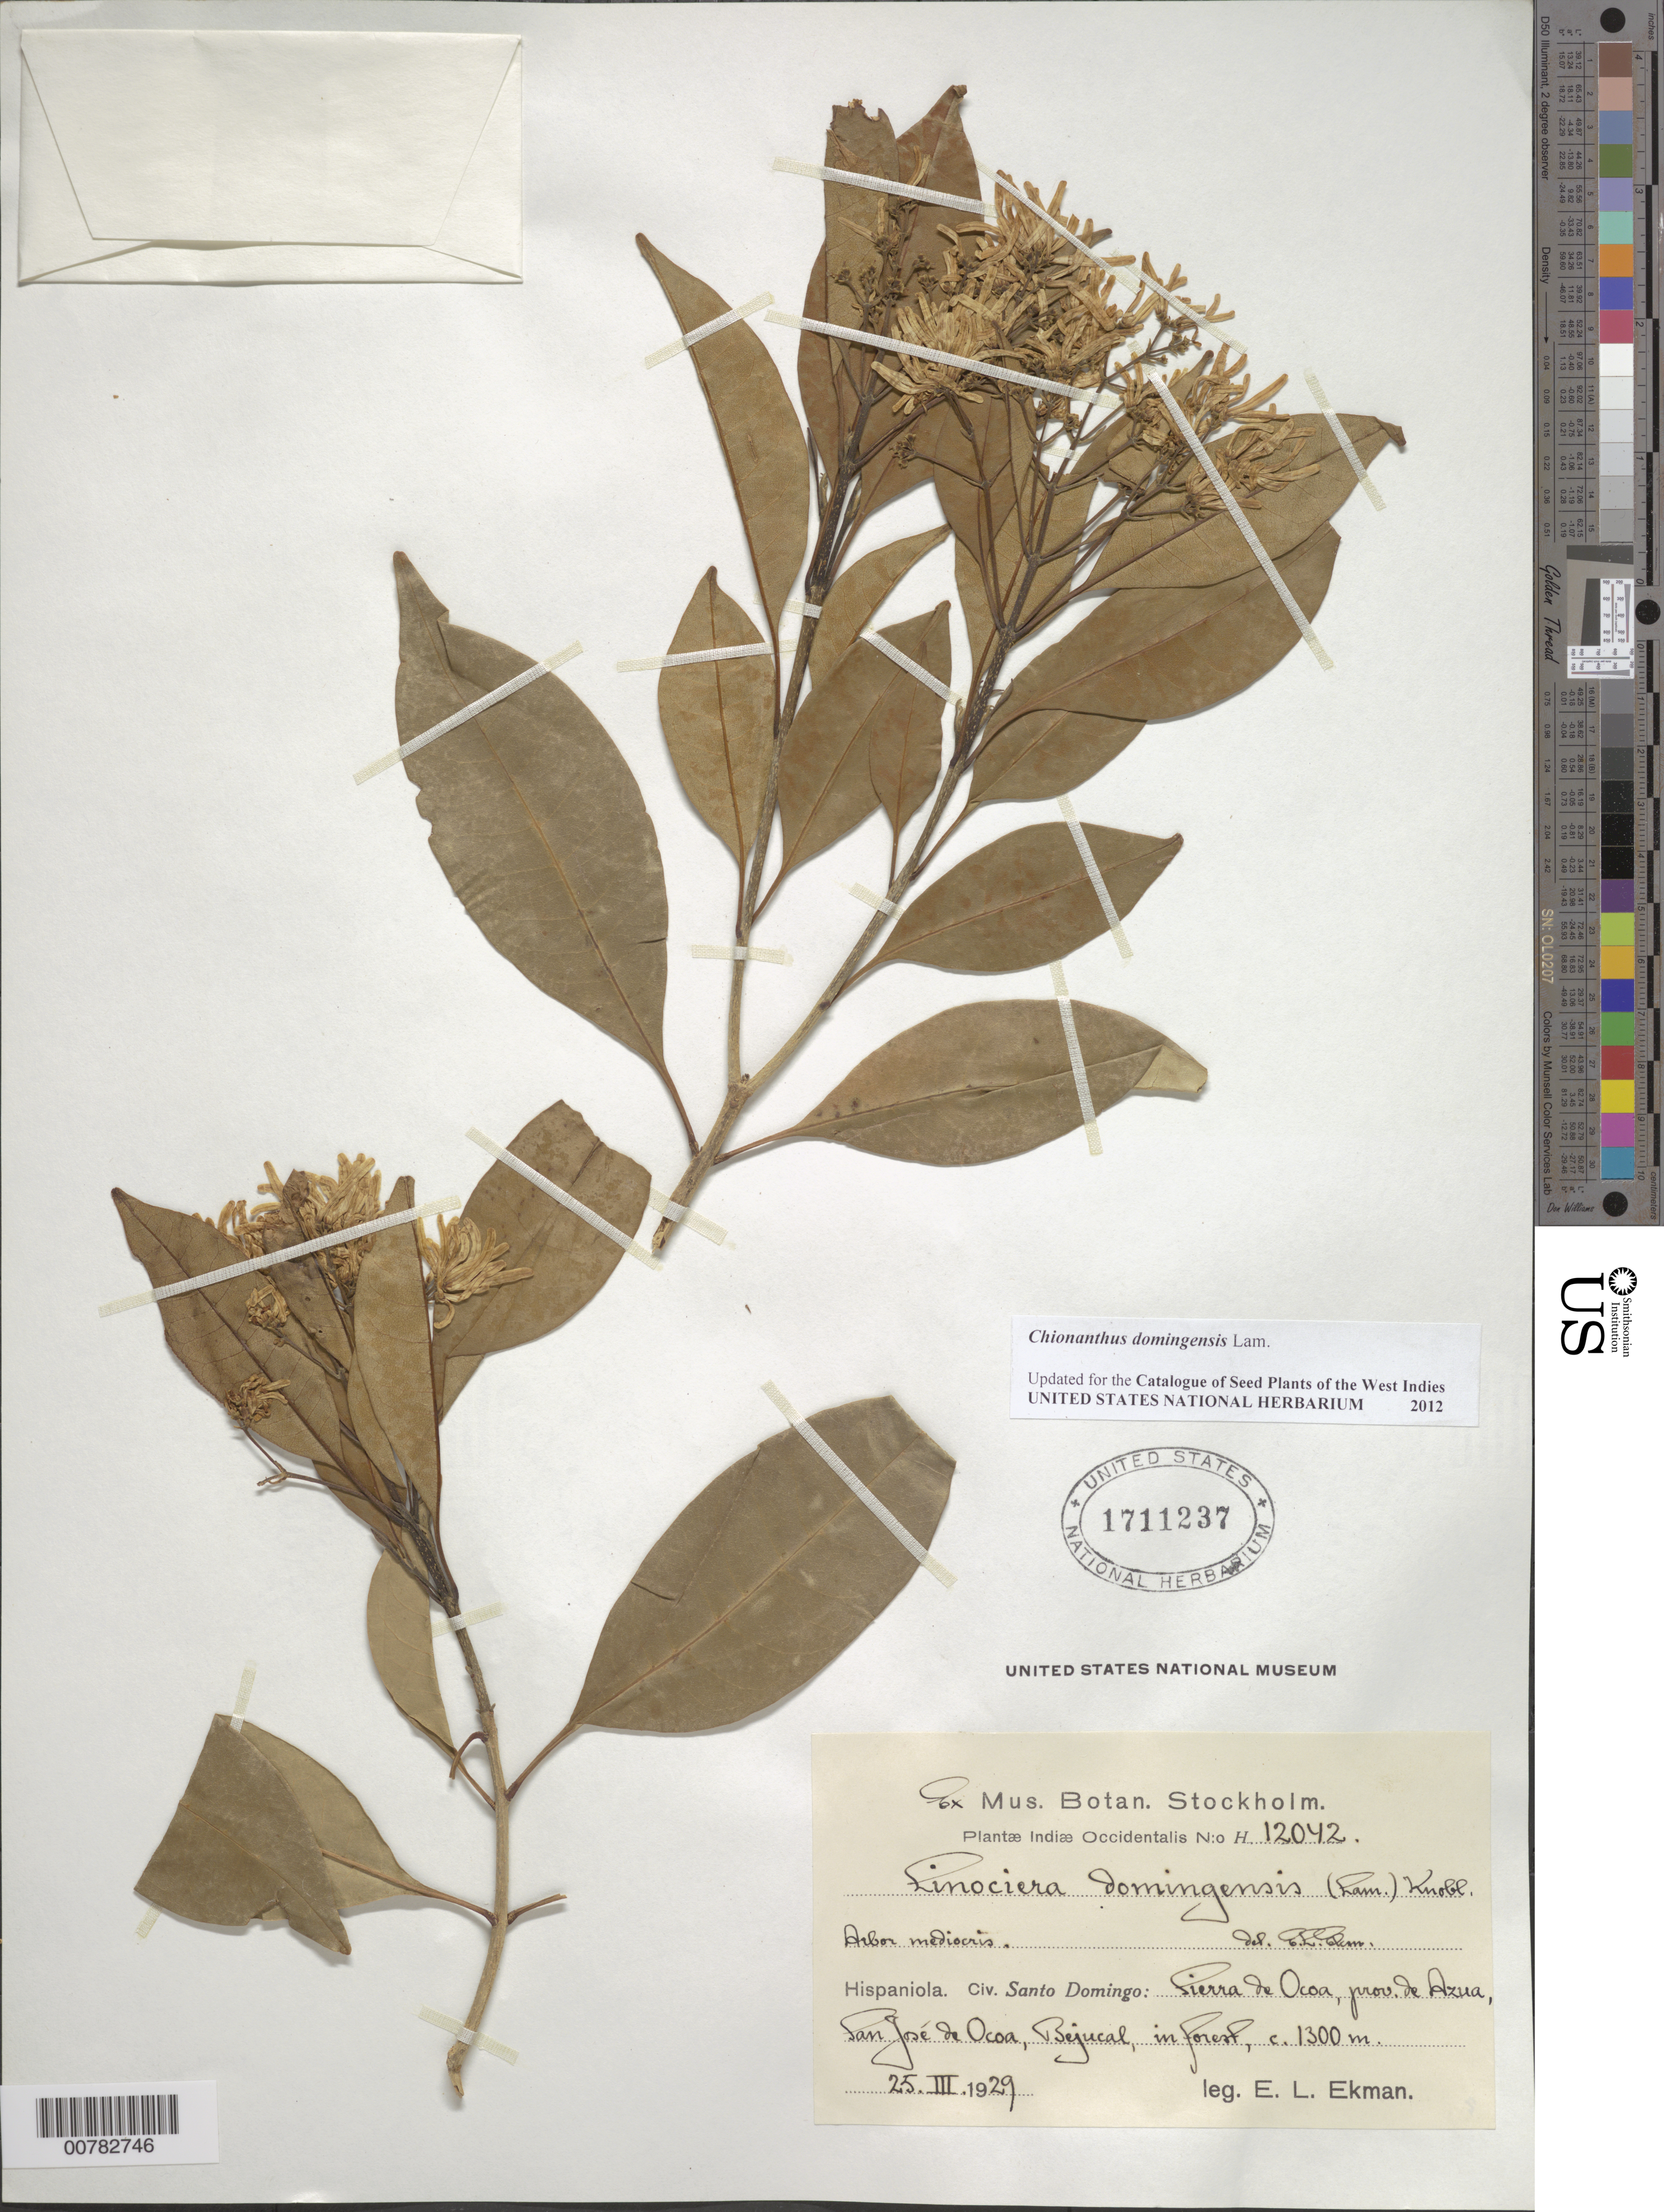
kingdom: Plantae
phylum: Tracheophyta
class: Magnoliopsida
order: Lamiales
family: Oleaceae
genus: Chionanthus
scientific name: Chionanthus domingensis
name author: Lam.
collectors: E. L. Ekman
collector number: H 12042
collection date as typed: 25 Mar 1929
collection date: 1929-03-25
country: Dominican Republic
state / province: Azua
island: Hispaniola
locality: Sierra de Ocoa, San José de Ocoa, Bejucal.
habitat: In forest.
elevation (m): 1300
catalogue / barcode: US 1711237